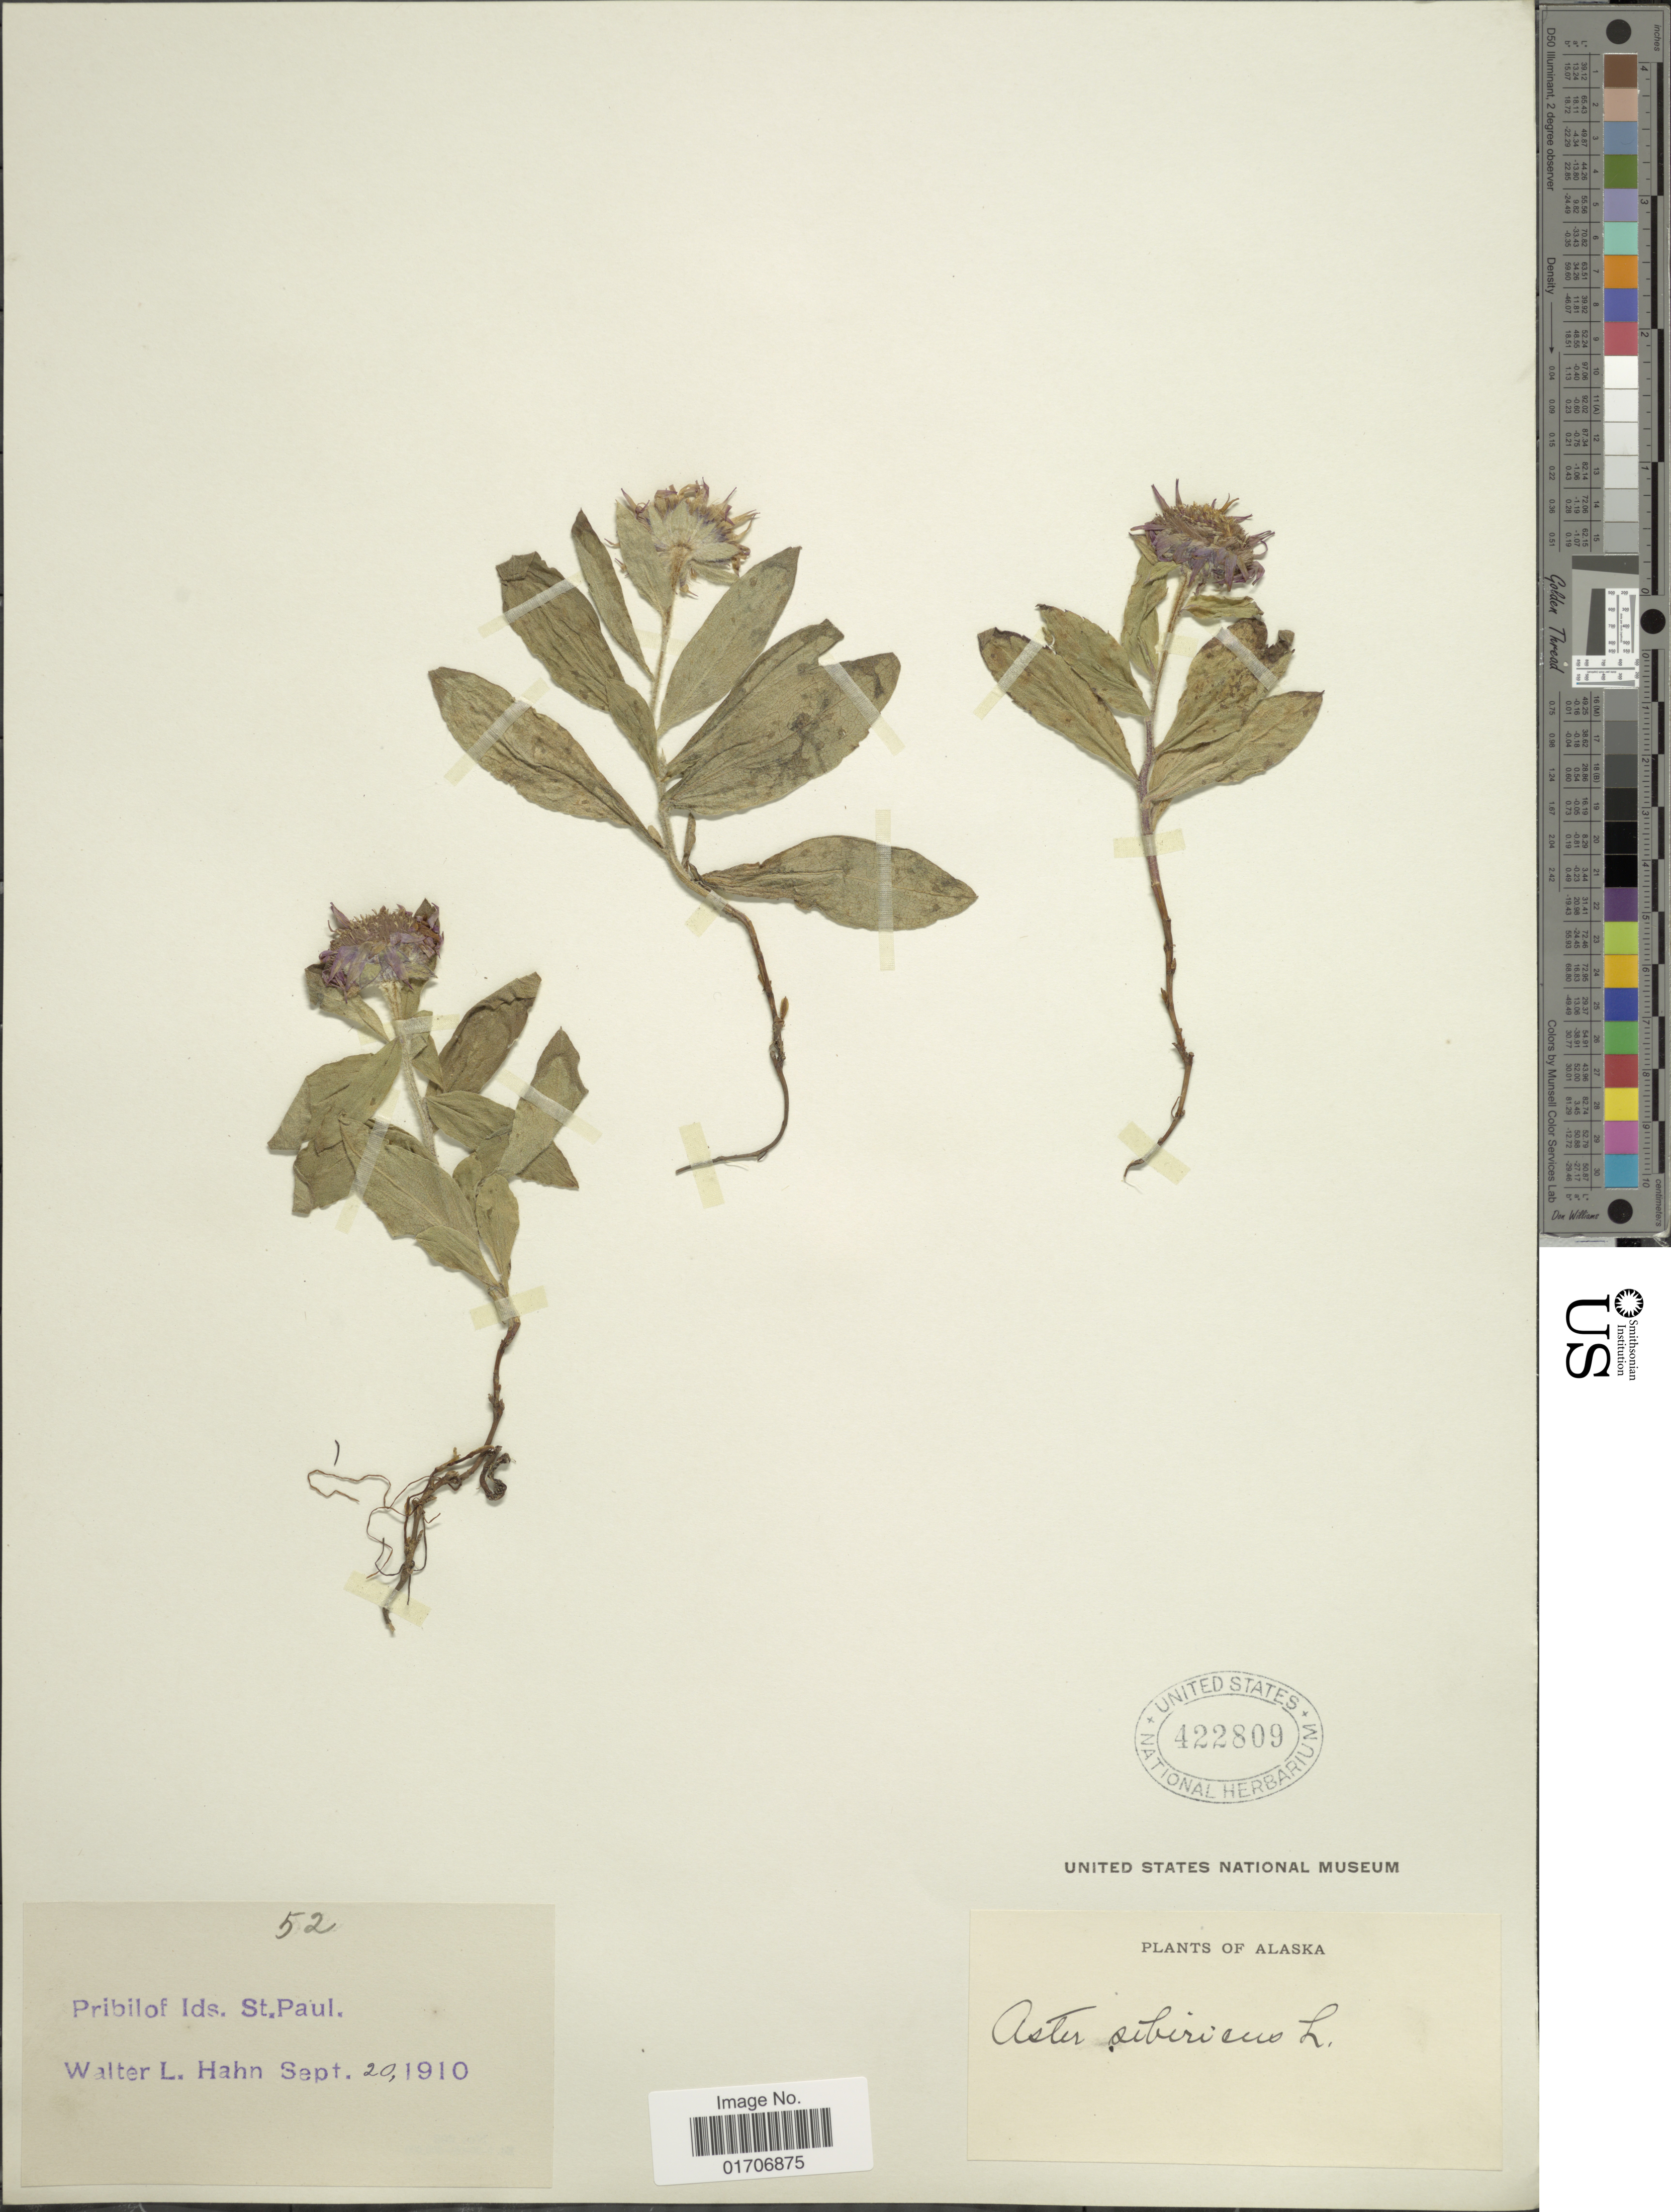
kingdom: Plantae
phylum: Tracheophyta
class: Magnoliopsida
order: Asterales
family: Asteraceae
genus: Eurybia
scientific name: Eurybia sibirica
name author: (L.) G.L. Nesom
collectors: W. L. Hahn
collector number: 52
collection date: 1910-09-20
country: United States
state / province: Alaska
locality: Pribilof Ids. St. Paul.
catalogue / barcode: US 422809